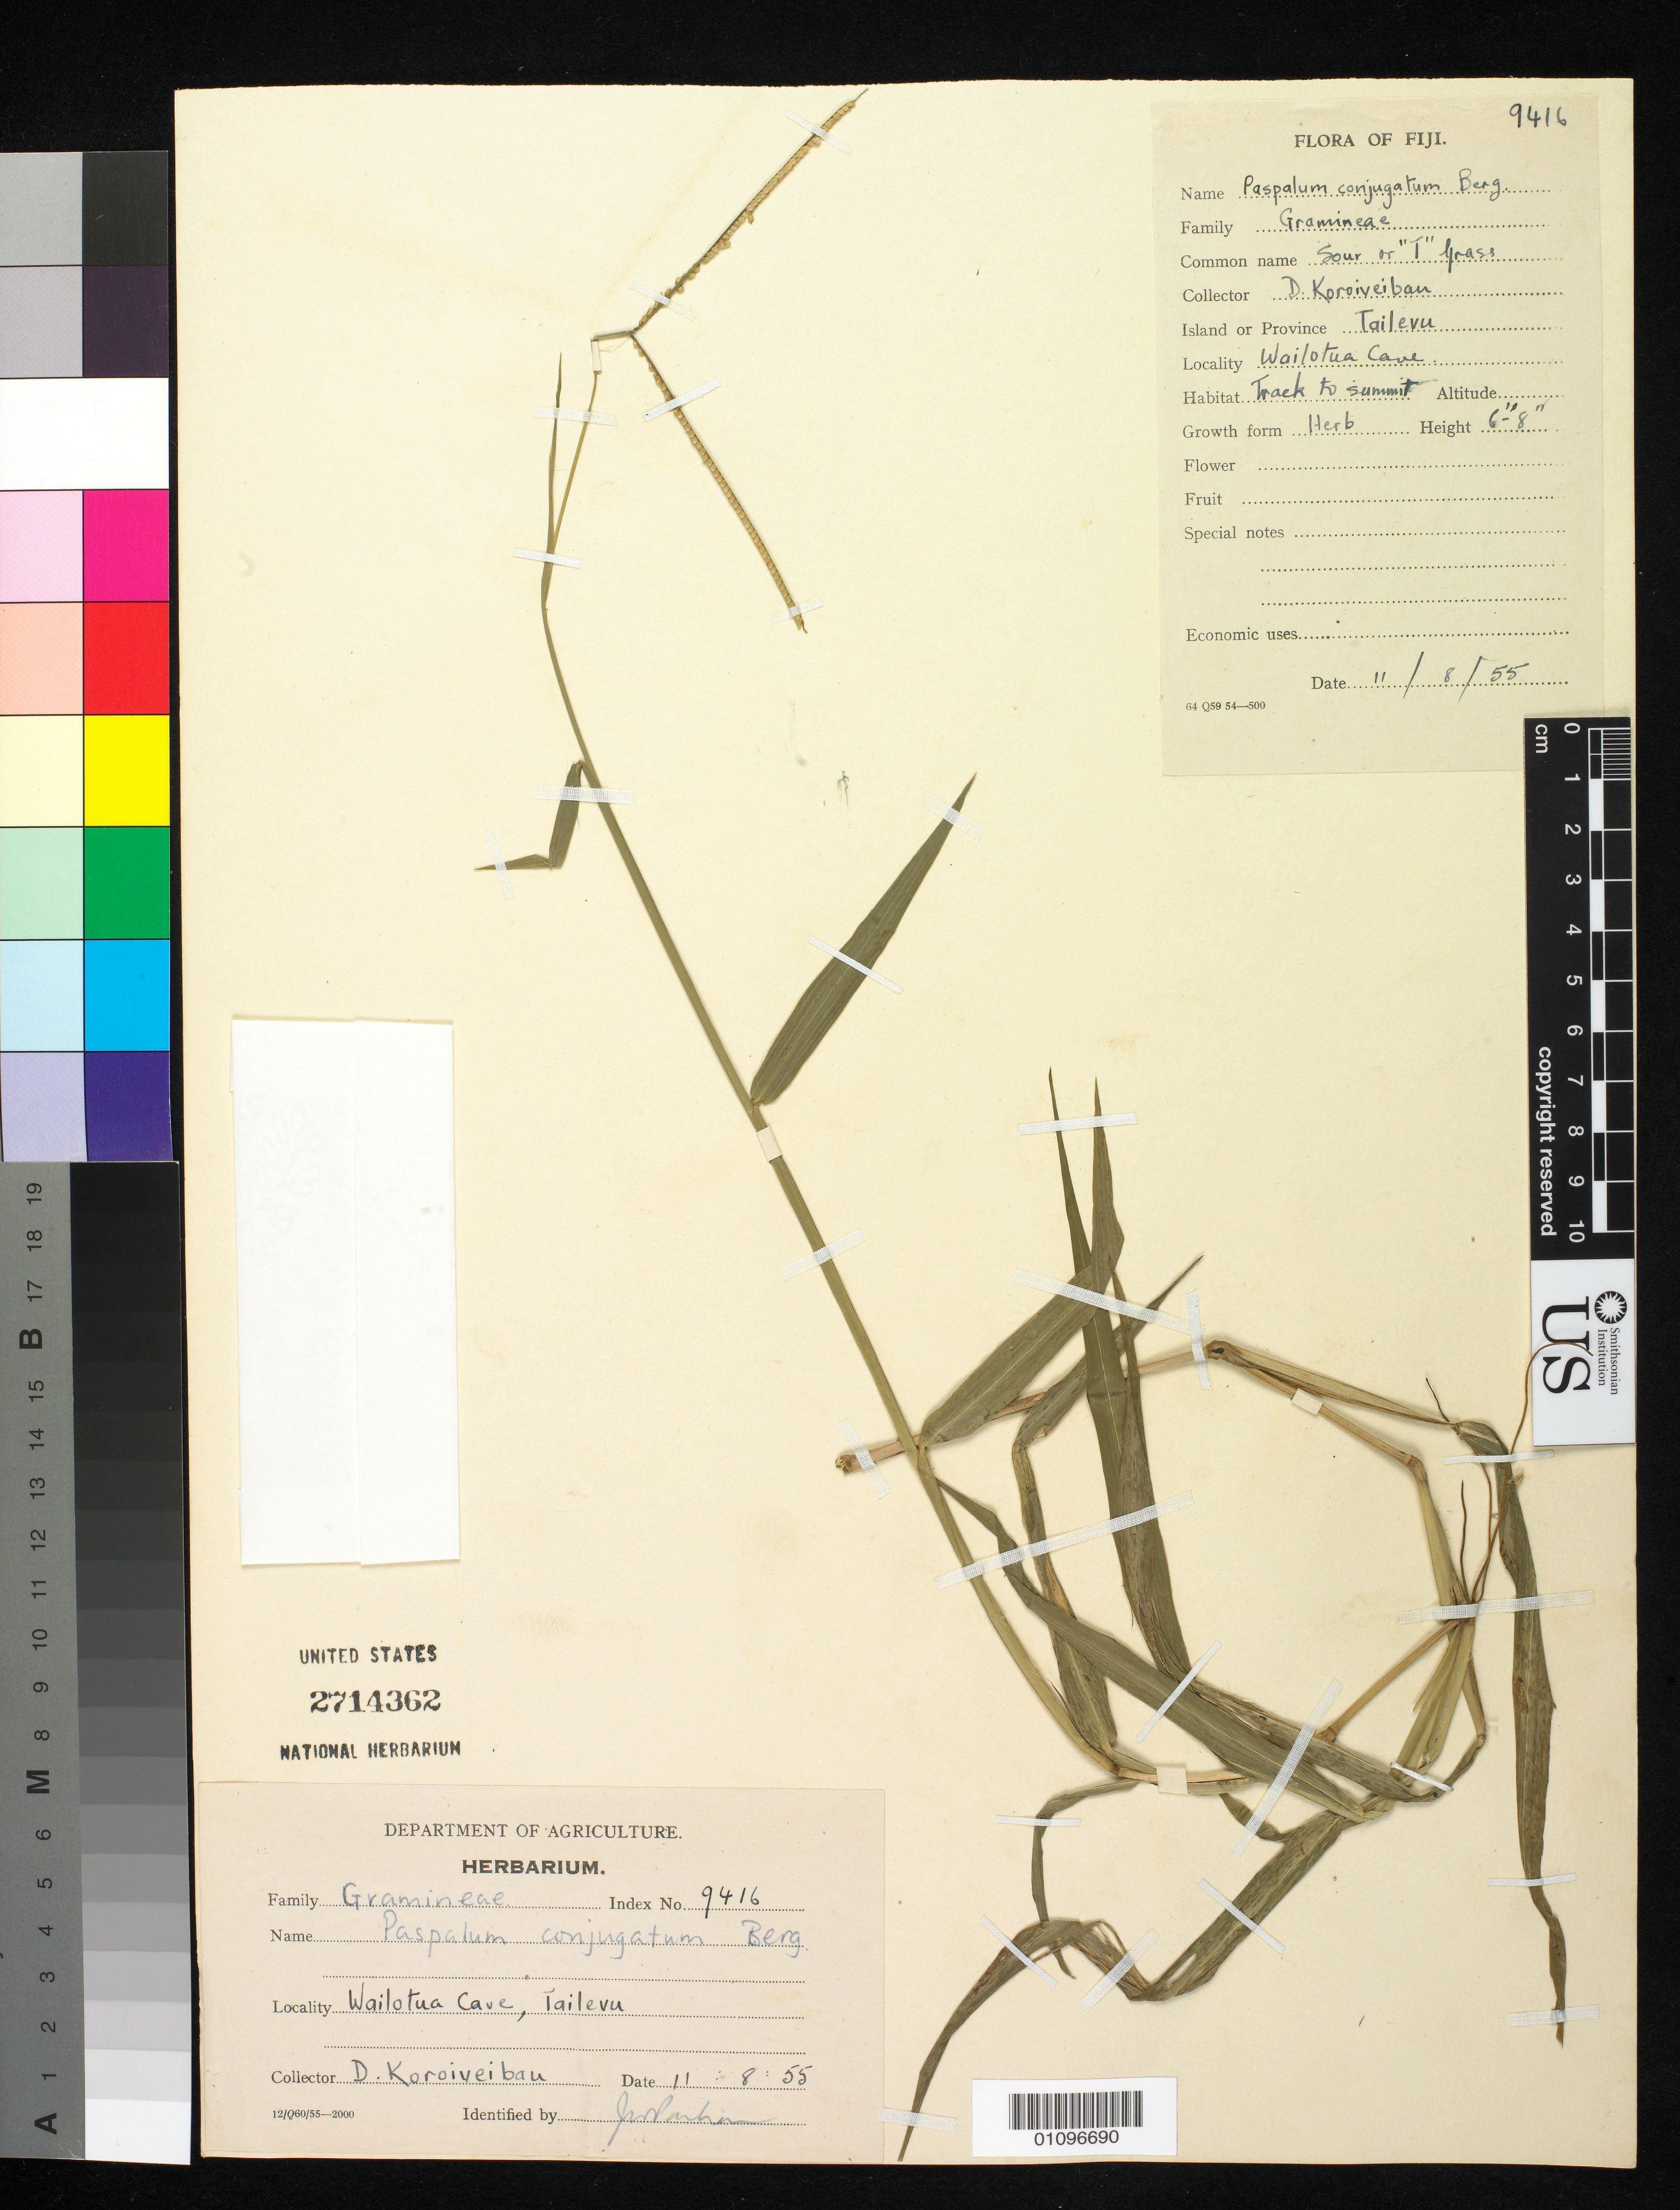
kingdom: Plantae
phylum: Tracheophyta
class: Liliopsida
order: Poales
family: Poaceae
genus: Paspalum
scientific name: Paspalum conjugatum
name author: P.J. Bergius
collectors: J. Parham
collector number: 9416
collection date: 1955-08-11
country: Fiji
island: Viti Levu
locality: Tailevu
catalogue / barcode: US 2714362